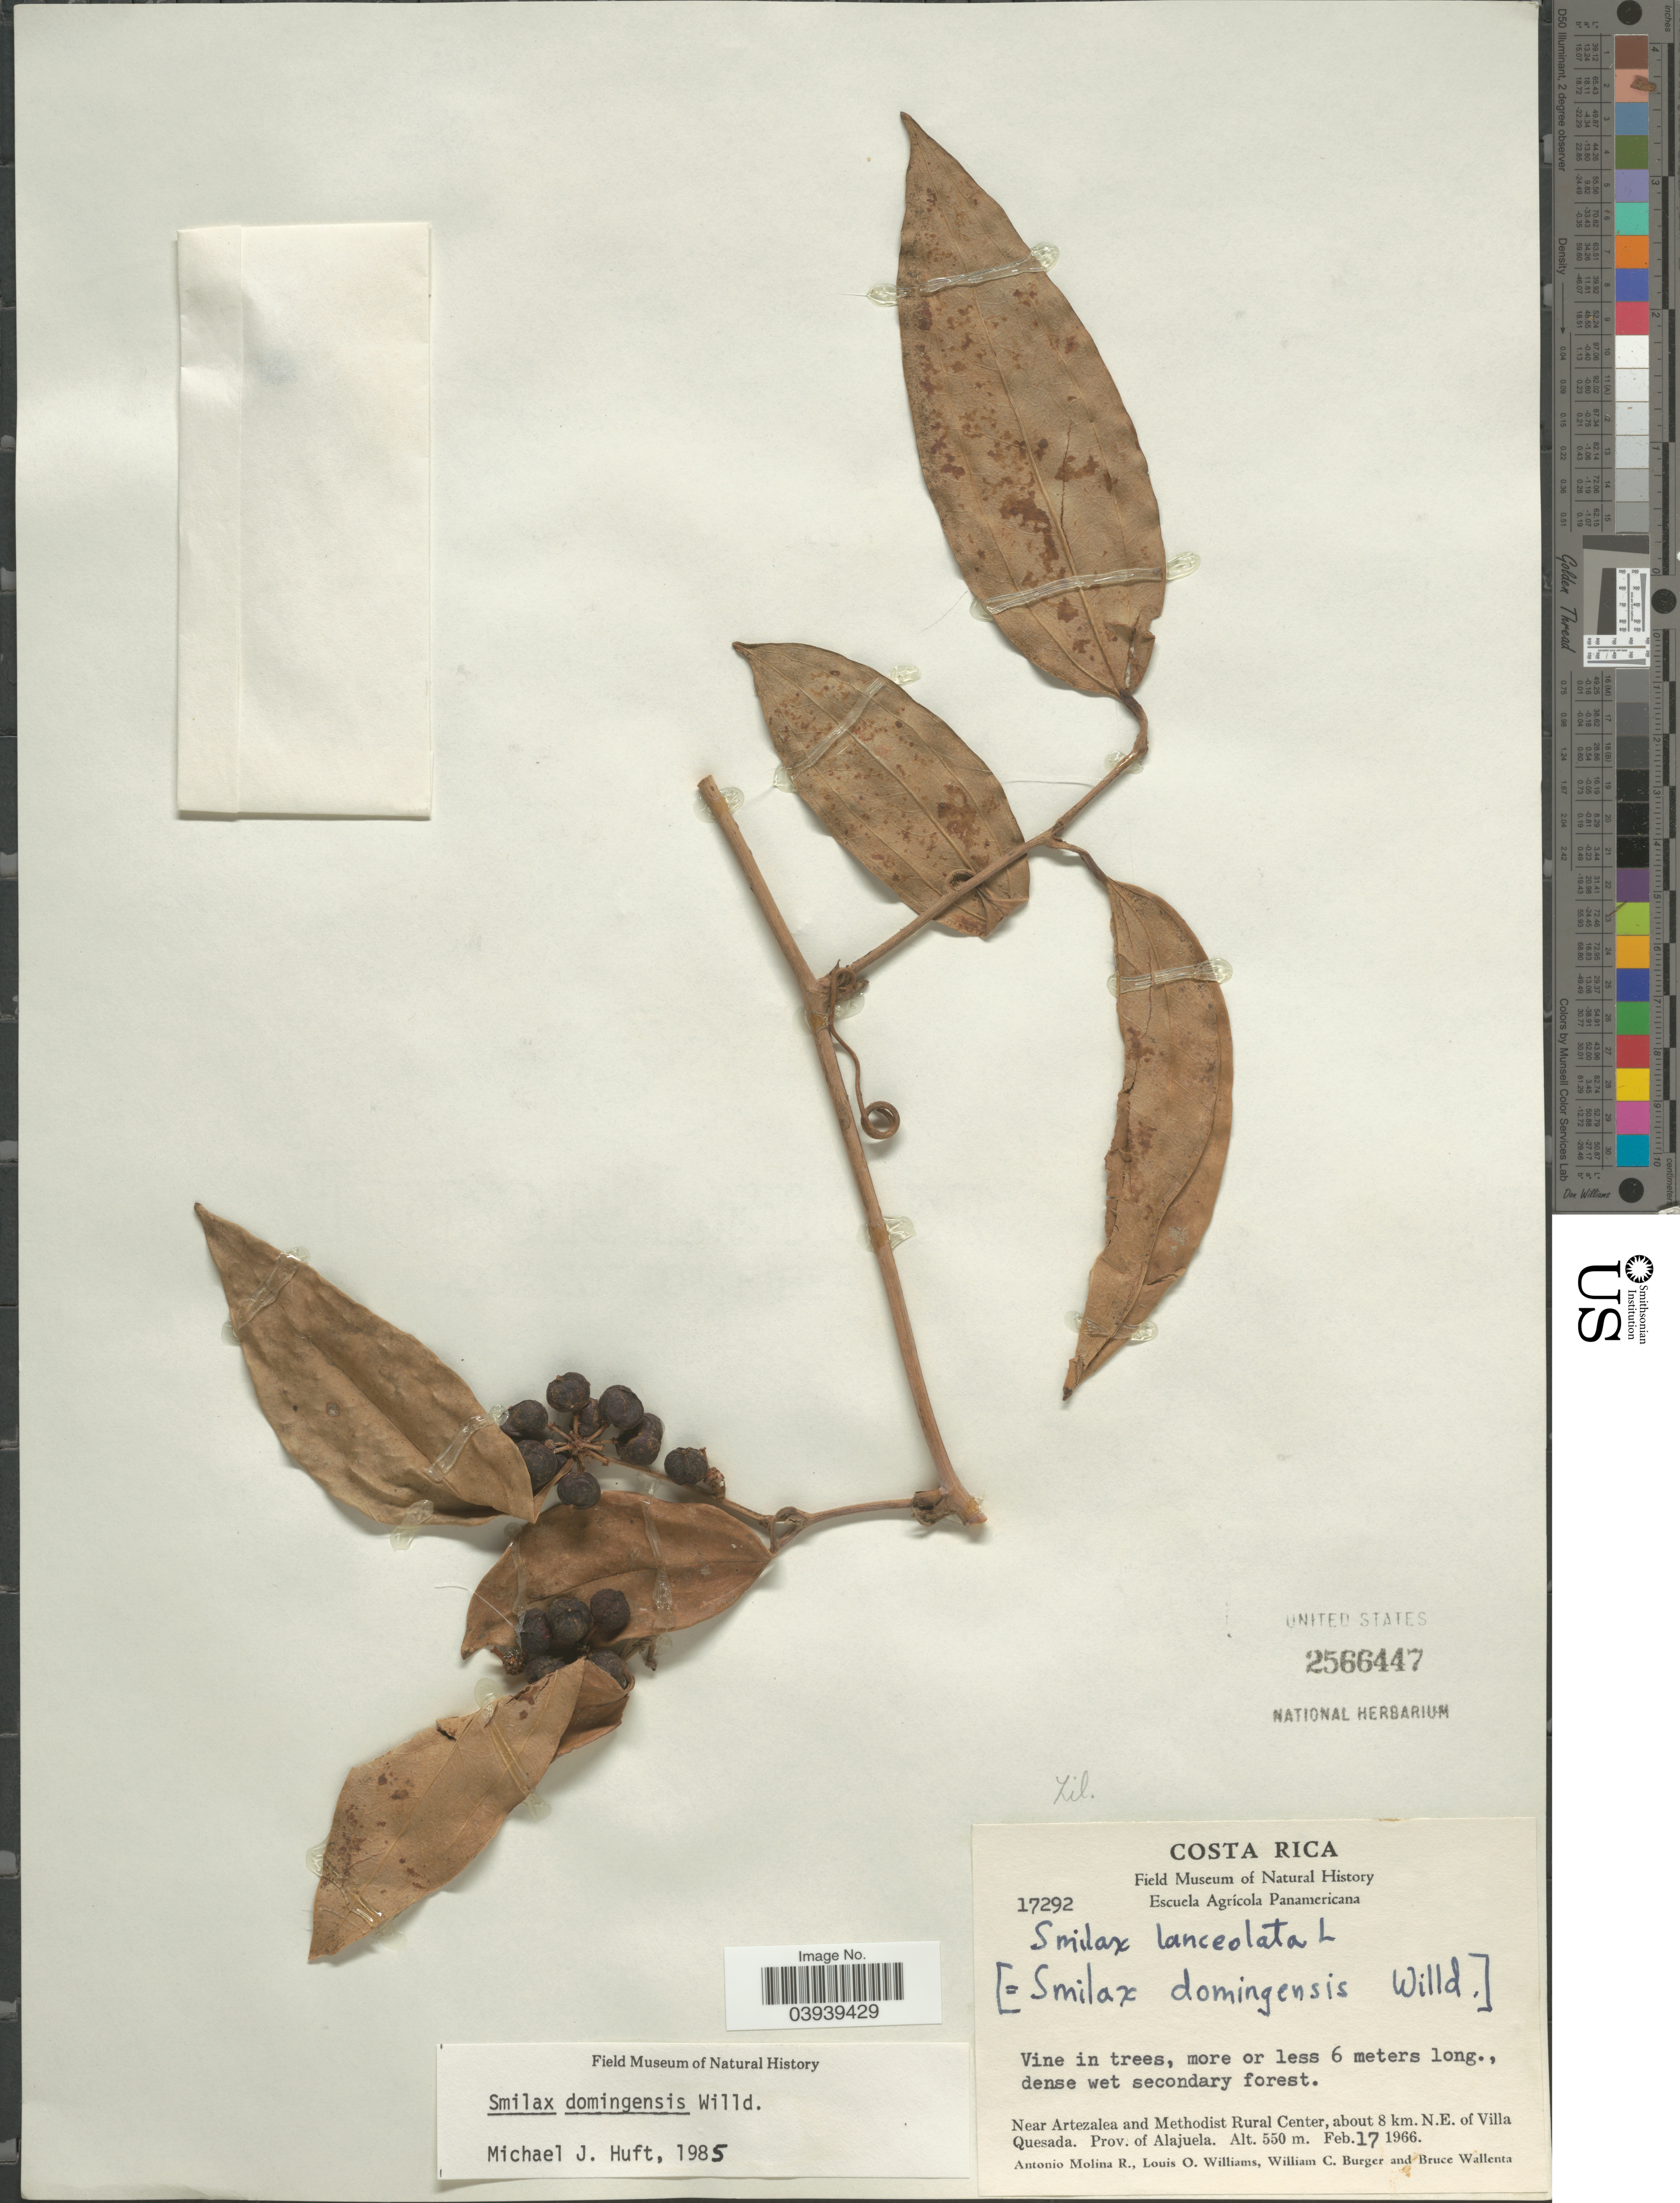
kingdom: Plantae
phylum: Tracheophyta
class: Liliopsida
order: Liliales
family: Smilacaceae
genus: Smilax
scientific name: Smilax domingensis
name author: Willd.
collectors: A. Molina R., L. O. Williams, W. Burger & B. Wallenta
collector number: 17292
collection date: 1966-02-17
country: Costa Rica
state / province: Alajuela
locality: Near Artezalea and Methodist Rural Center, about 8 km. N.E. of Villa Quesada.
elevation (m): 550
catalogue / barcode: US 2566447